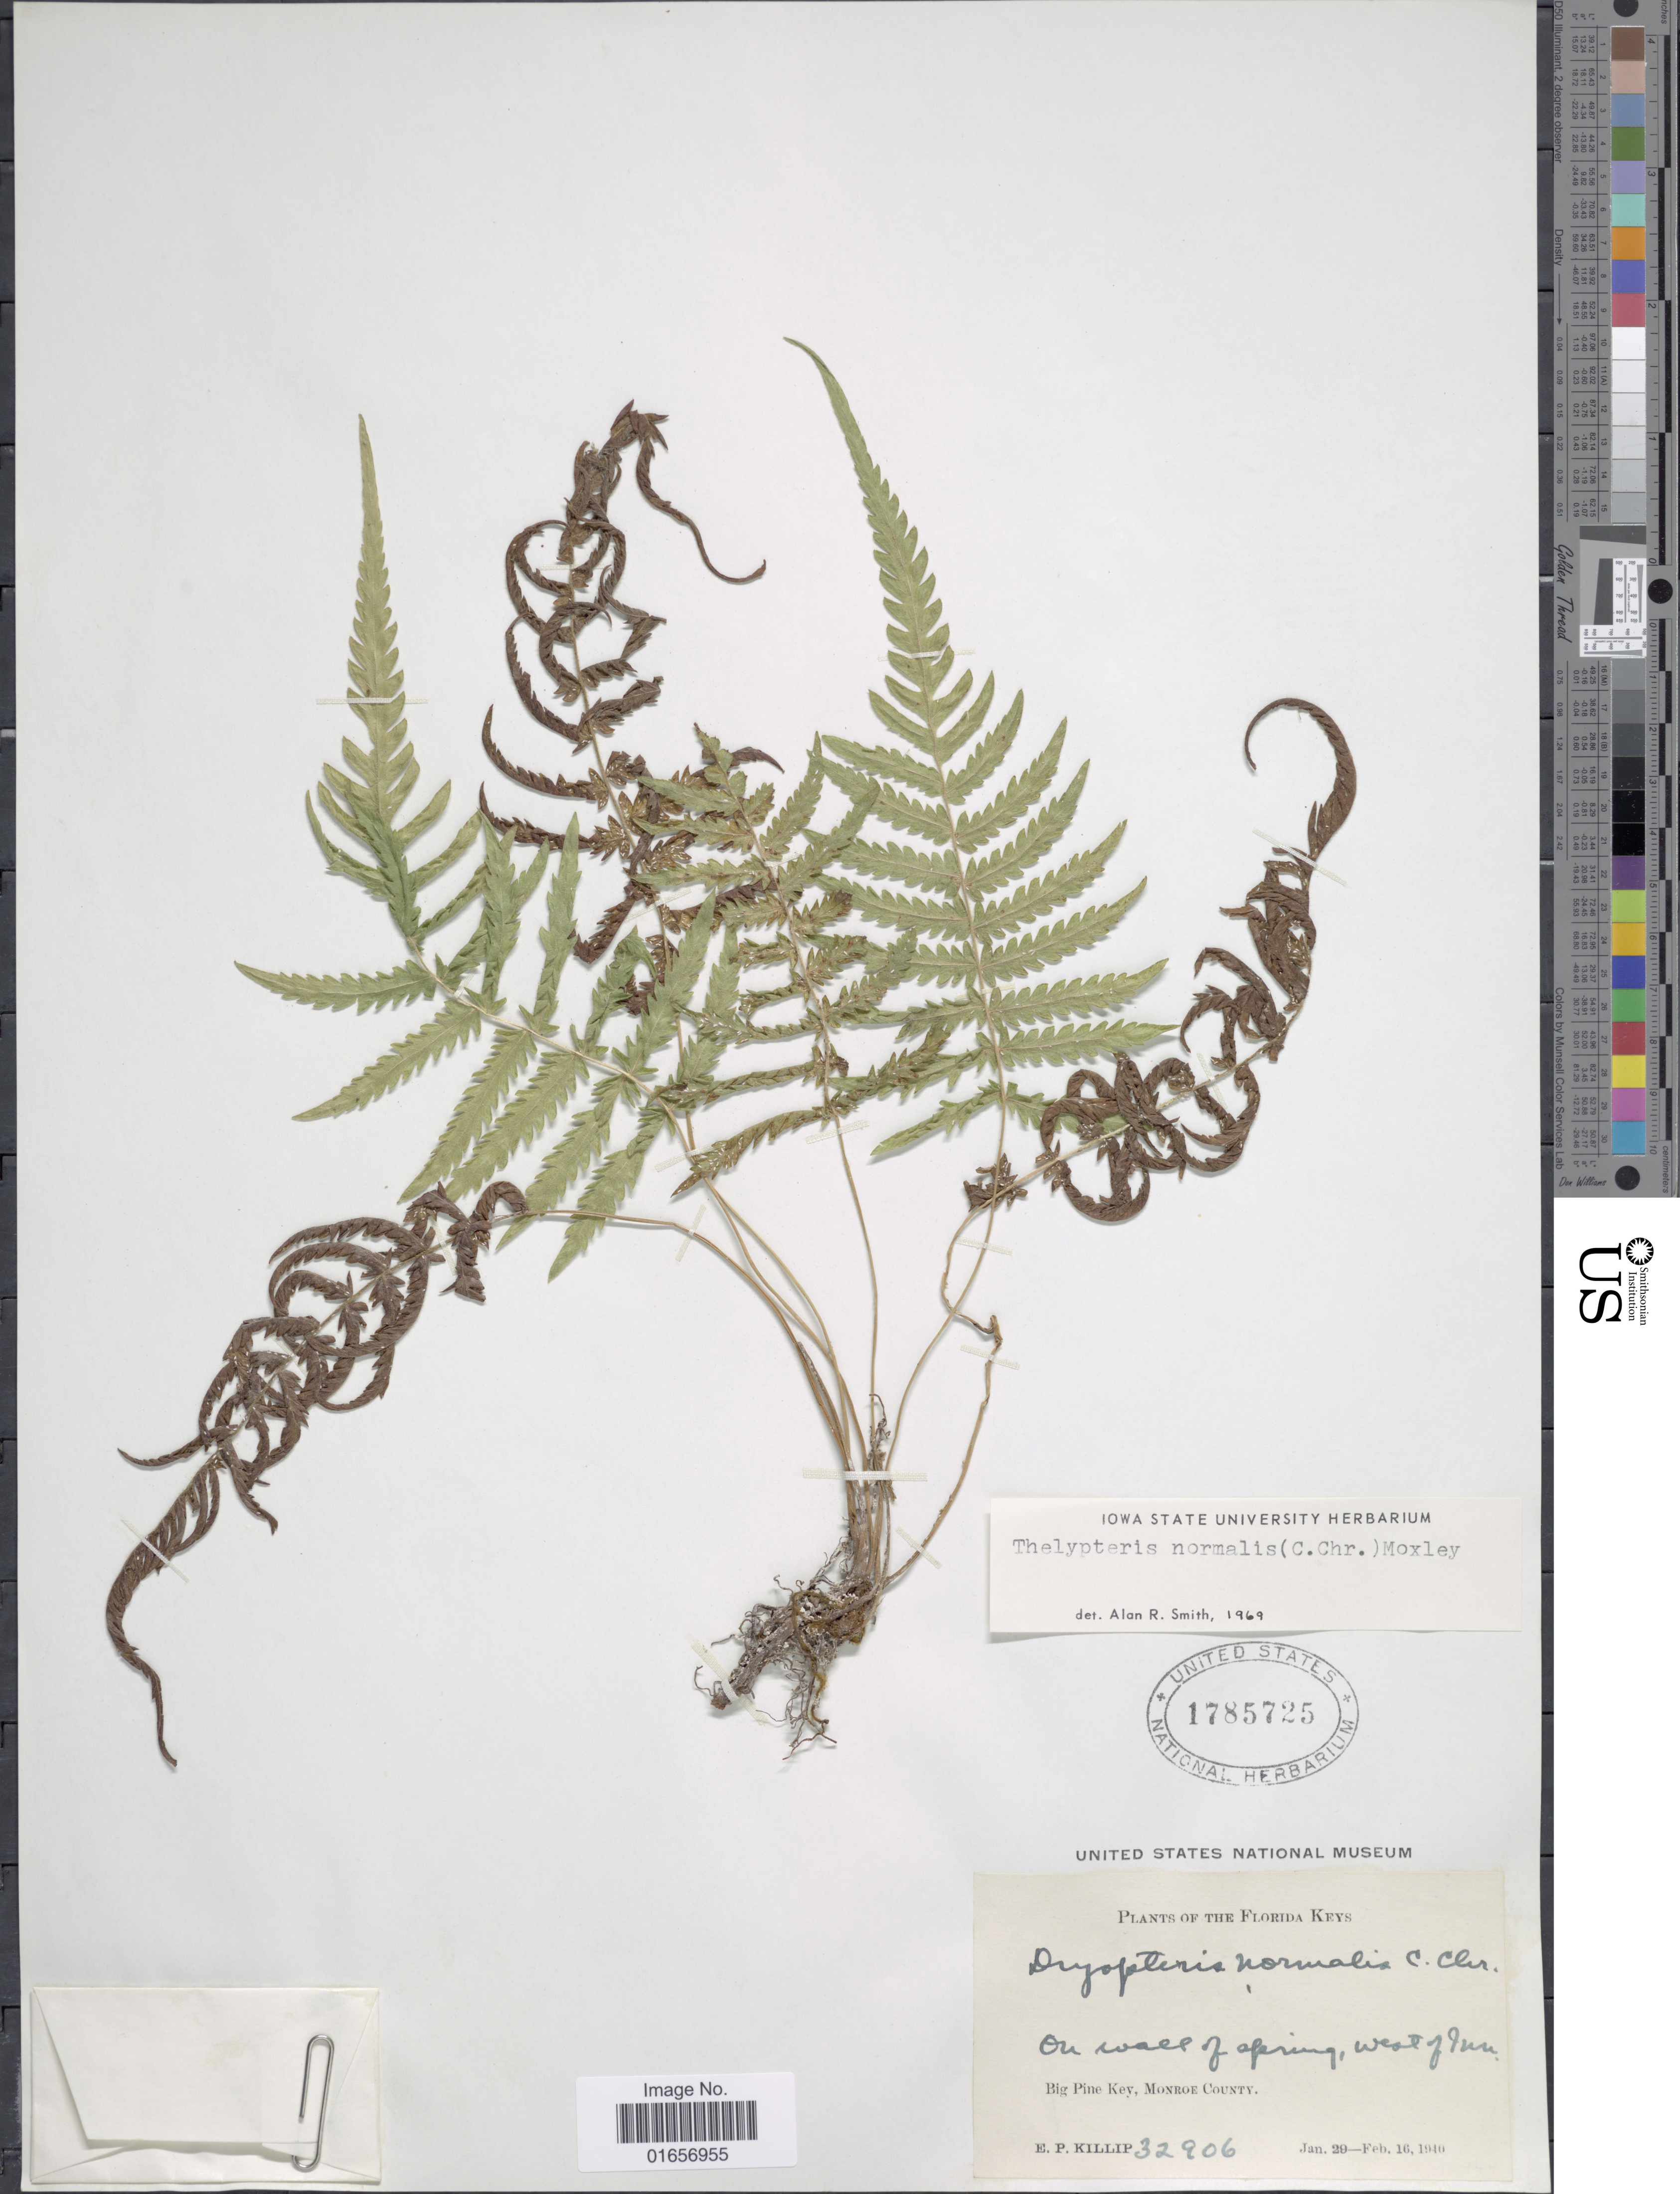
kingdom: Plantae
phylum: Tracheophyta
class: Polypodiopsida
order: Polypodiales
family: Thelypteridaceae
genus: Christella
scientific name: Christella kunthii comb. ined.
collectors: E. P. Killip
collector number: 32906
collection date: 1940-01-29/1940-02-16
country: United States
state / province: Florida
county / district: Monroe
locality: Florida Keys, West of Inn, Big Pine Key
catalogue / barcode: US 1785725